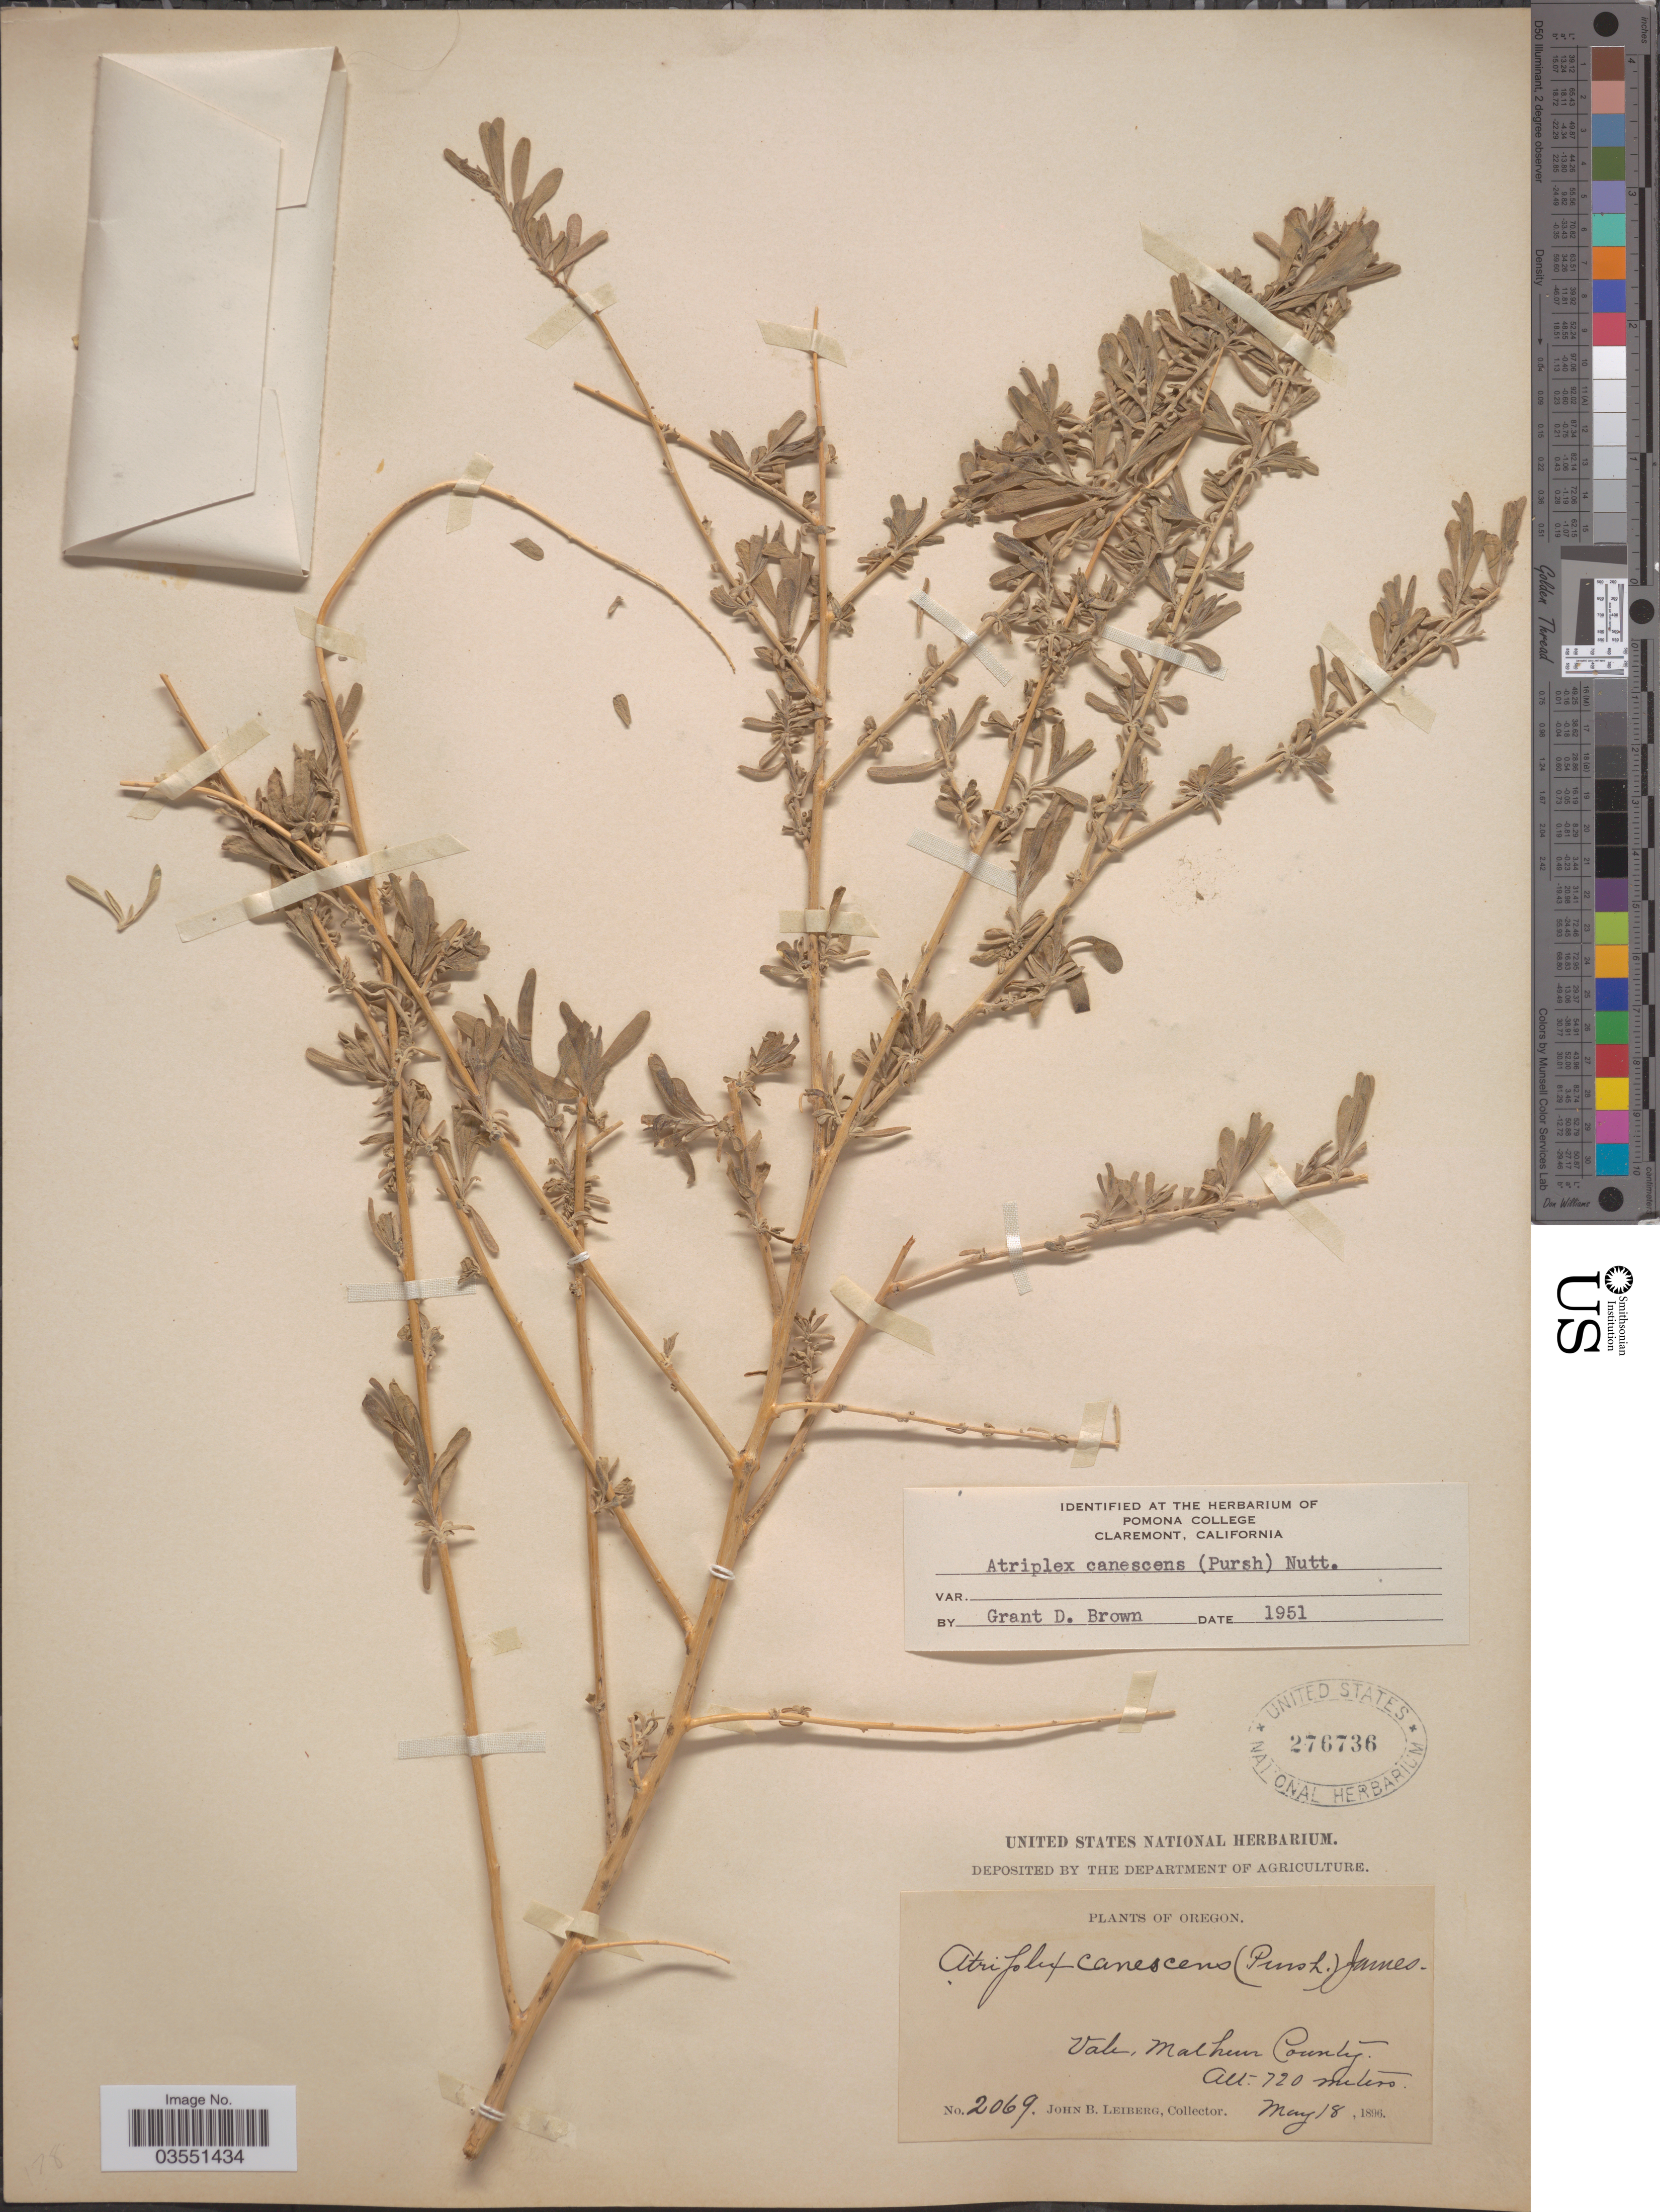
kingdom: Plantae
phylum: Tracheophyta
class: Magnoliopsida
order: Caryophyllales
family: Amaranthaceae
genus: Atriplex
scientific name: Atriplex canescens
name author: (Pursh) Nutt.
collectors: J. B. Leiberg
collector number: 2069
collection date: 1896-05-18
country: United States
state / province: Oregon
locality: Vale, Malhur County.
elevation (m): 720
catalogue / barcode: US 276736